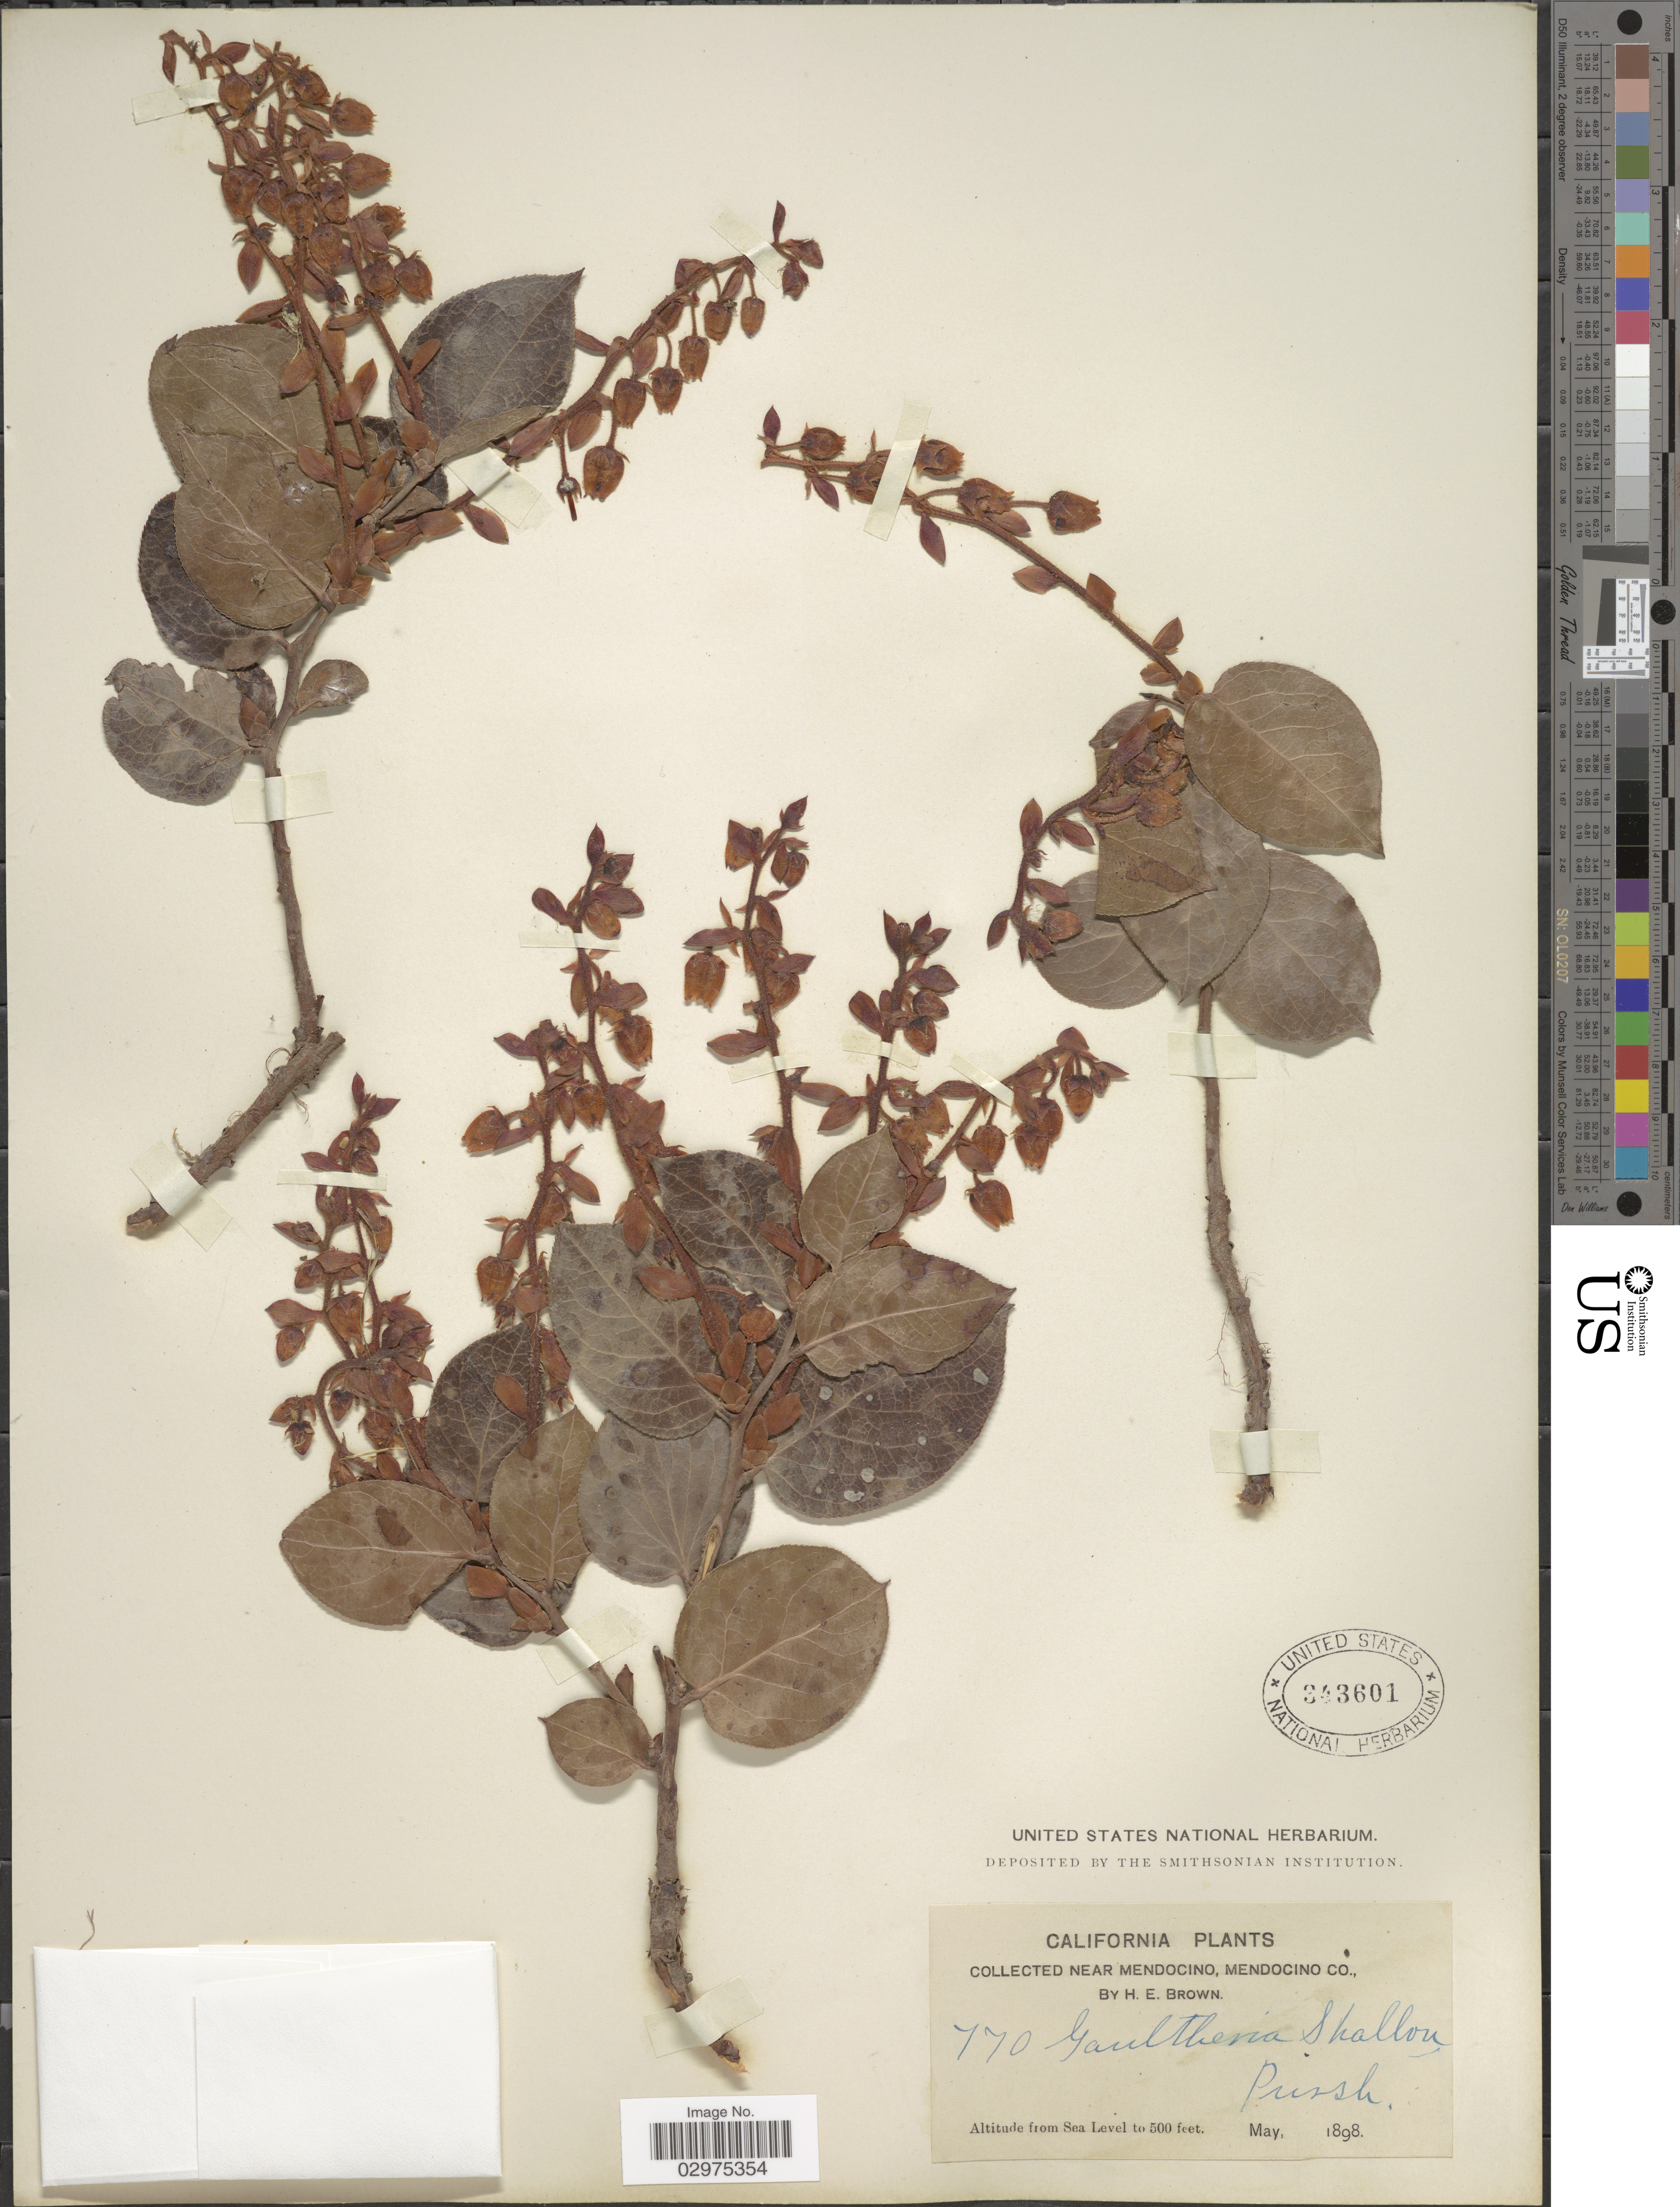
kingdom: Plantae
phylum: Tracheophyta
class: Magnoliopsida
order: Ericales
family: Ericaceae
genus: Gaultheria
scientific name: Gaultheria shallon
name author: Pursh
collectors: H. E. Brown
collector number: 770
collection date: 1898-05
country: United States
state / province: California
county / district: Mendocino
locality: Near Mendocino, Mendocino Co.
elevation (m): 0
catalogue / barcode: US 343601